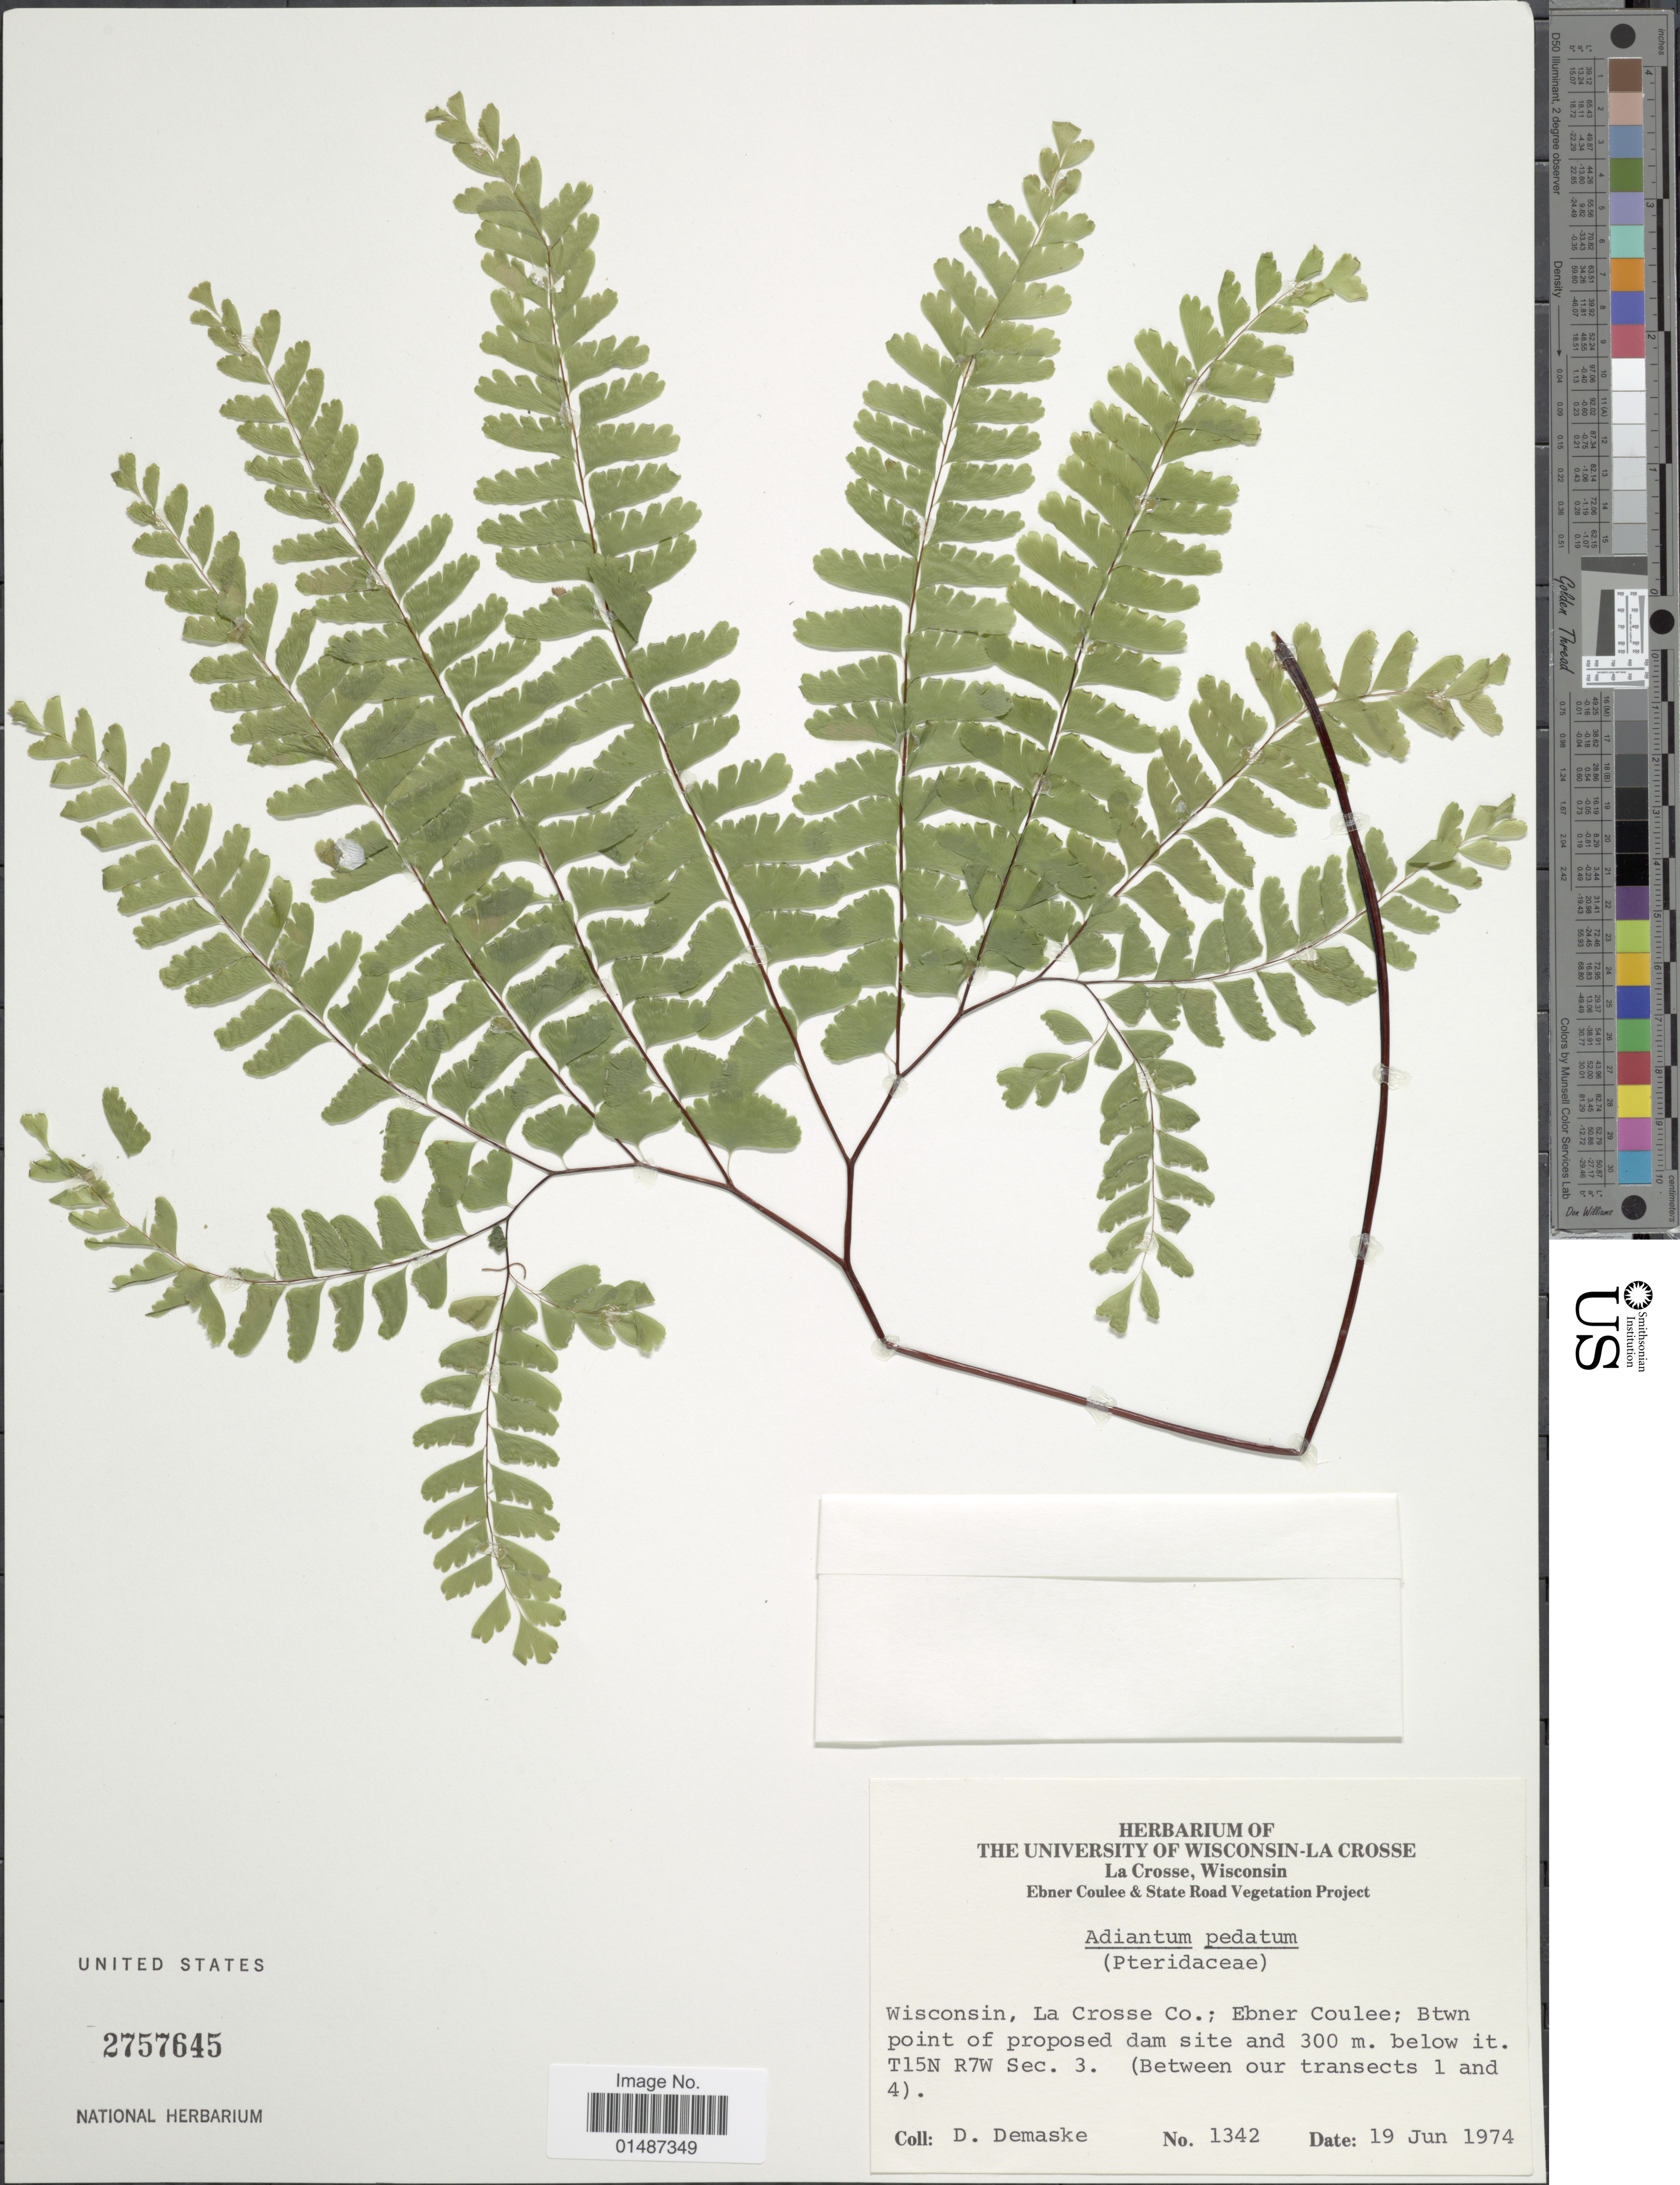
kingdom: Plantae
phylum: Tracheophyta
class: Polypodiopsida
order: Polypodiales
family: Pteridaceae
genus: Adiantum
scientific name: Adiantum pedatum var. pedatum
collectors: D. Demaske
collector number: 1342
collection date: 1974-06-19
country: United States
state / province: Wisconsin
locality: La Crosse Co.; Ebner Coulee; Btwn point of proposed dam site and below it. T15N R7W Sec. 3. (Between our transects 1 and 4).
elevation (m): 300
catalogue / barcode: US 2757645